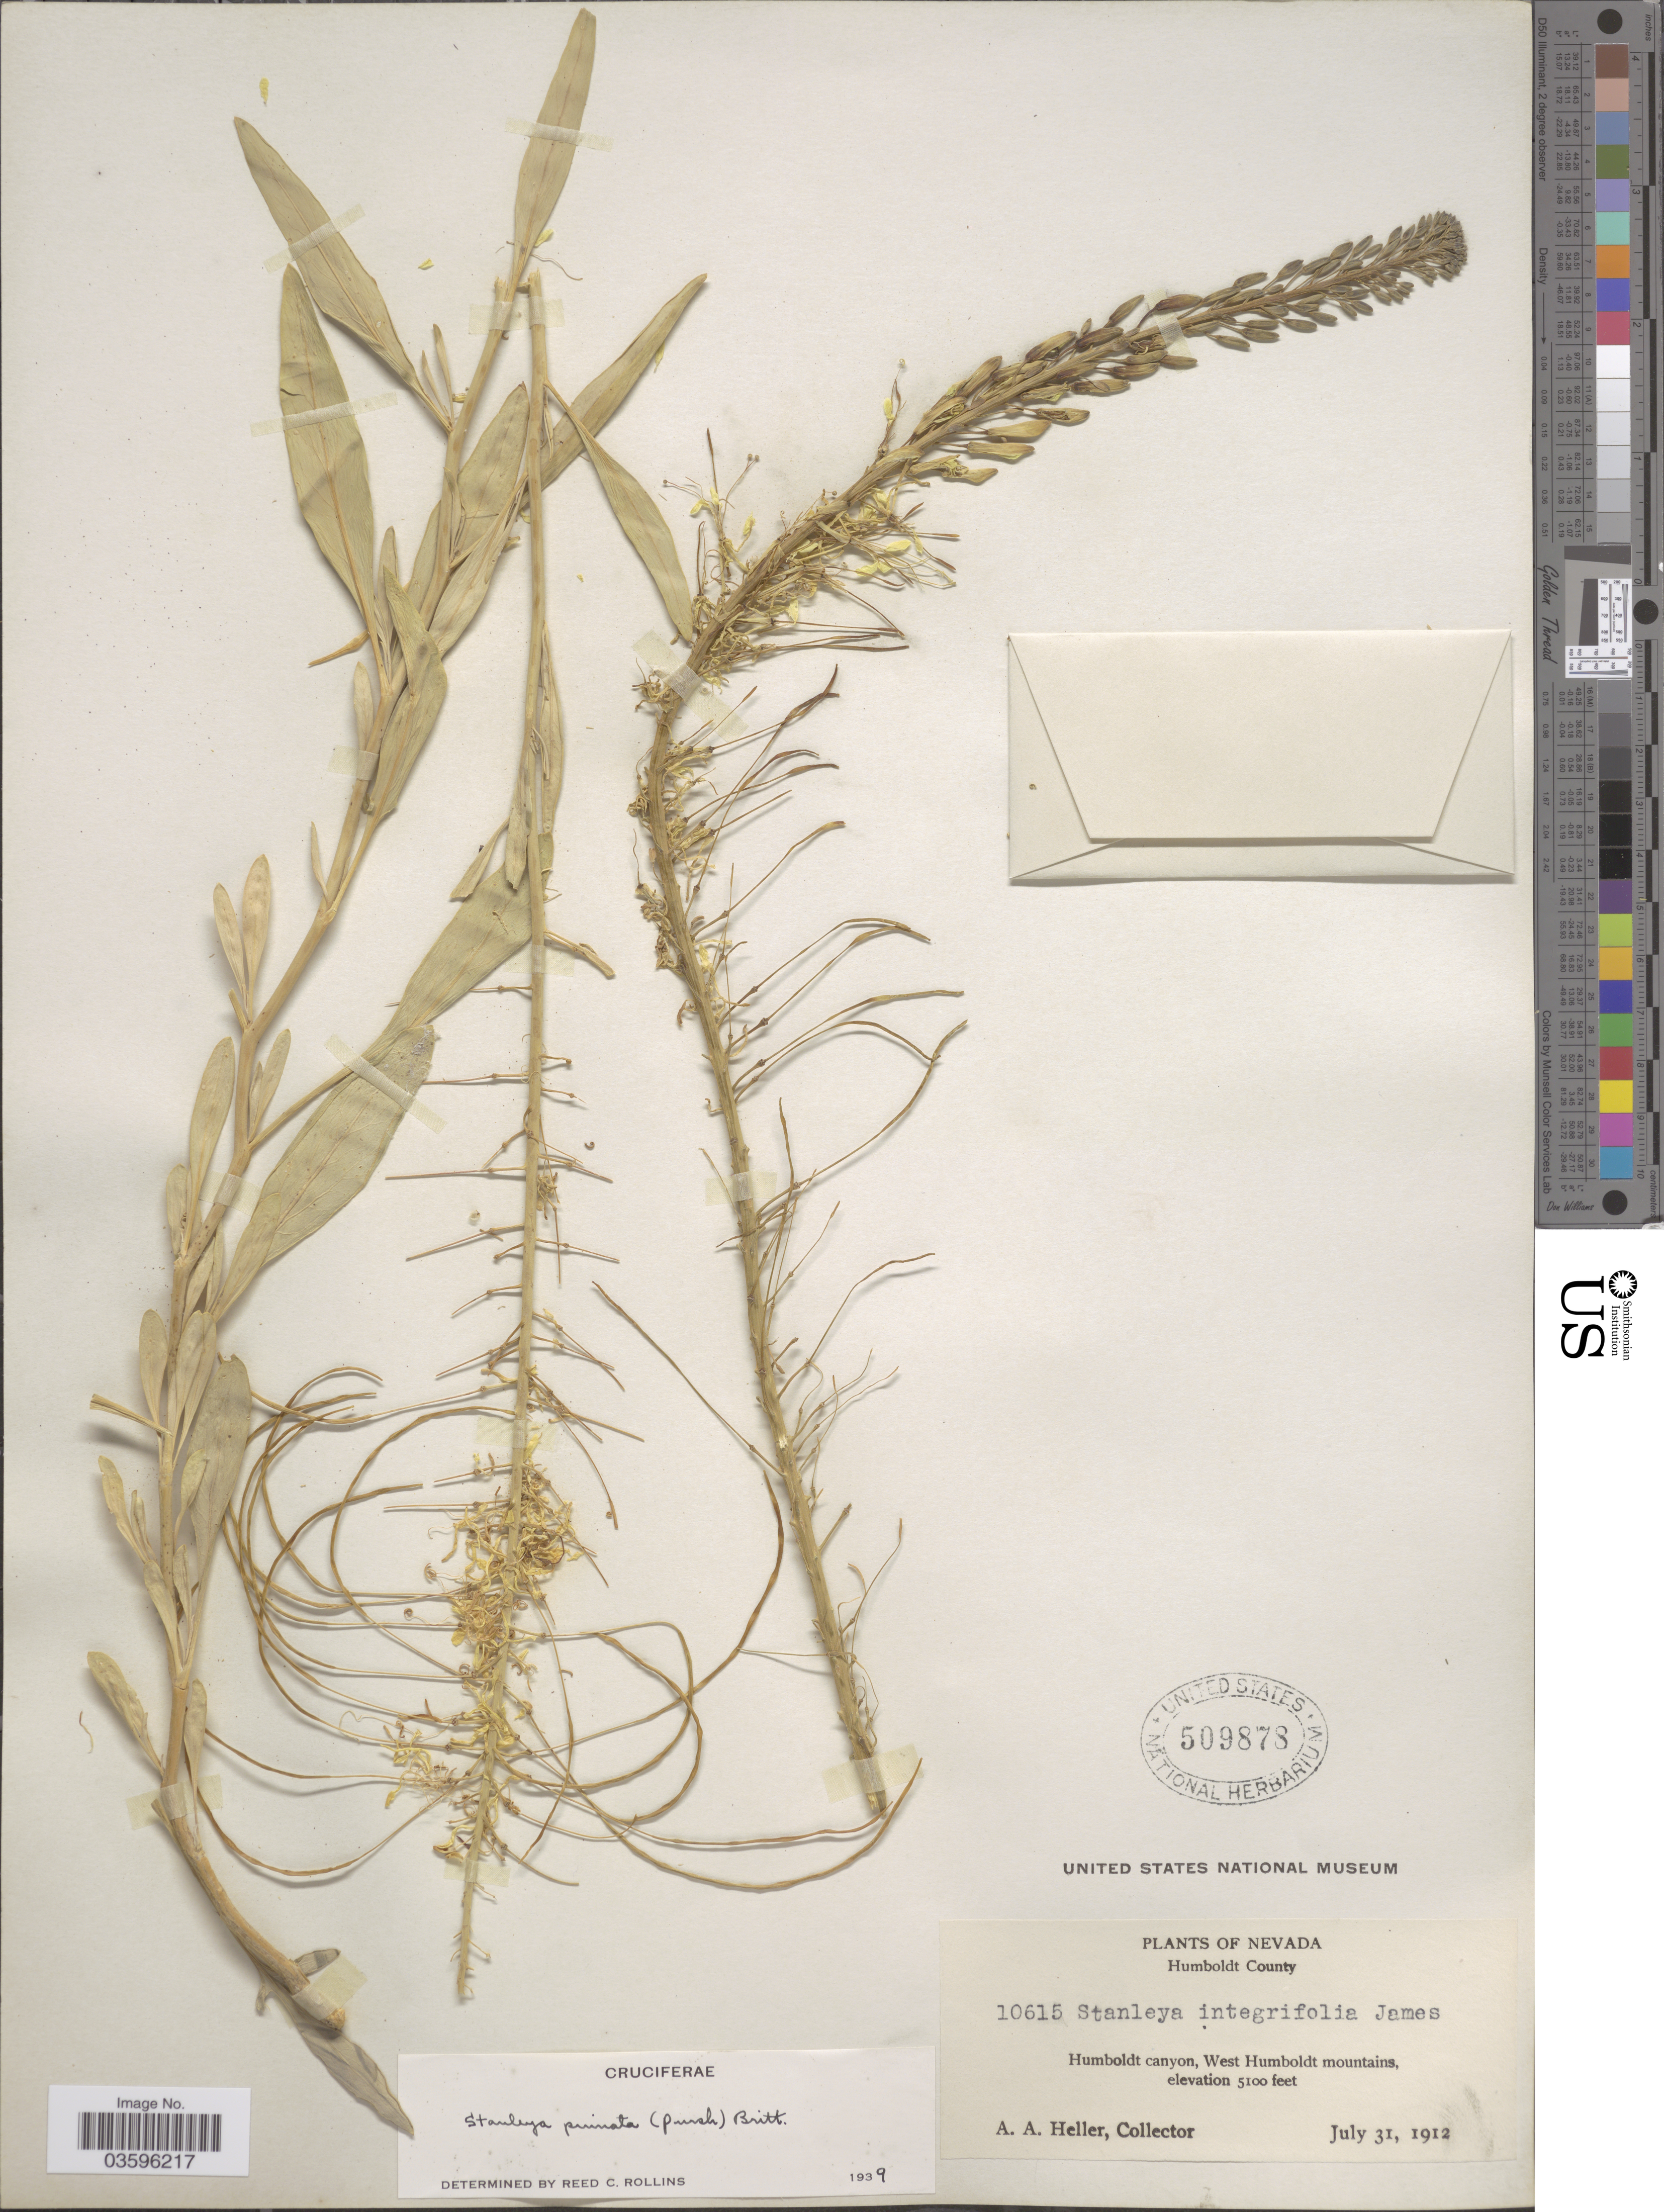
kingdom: Plantae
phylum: Tracheophyta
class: Magnoliopsida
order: Brassicales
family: Brassicaceae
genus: Stanleya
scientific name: Stanleya pinnata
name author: (Pursh) Britton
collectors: A. A. Heller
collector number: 10615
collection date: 1912-07-31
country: United States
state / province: Nevada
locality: Humboldt County. Humboldt canyon, West Humboldt mountains.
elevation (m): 1554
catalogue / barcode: US 509878